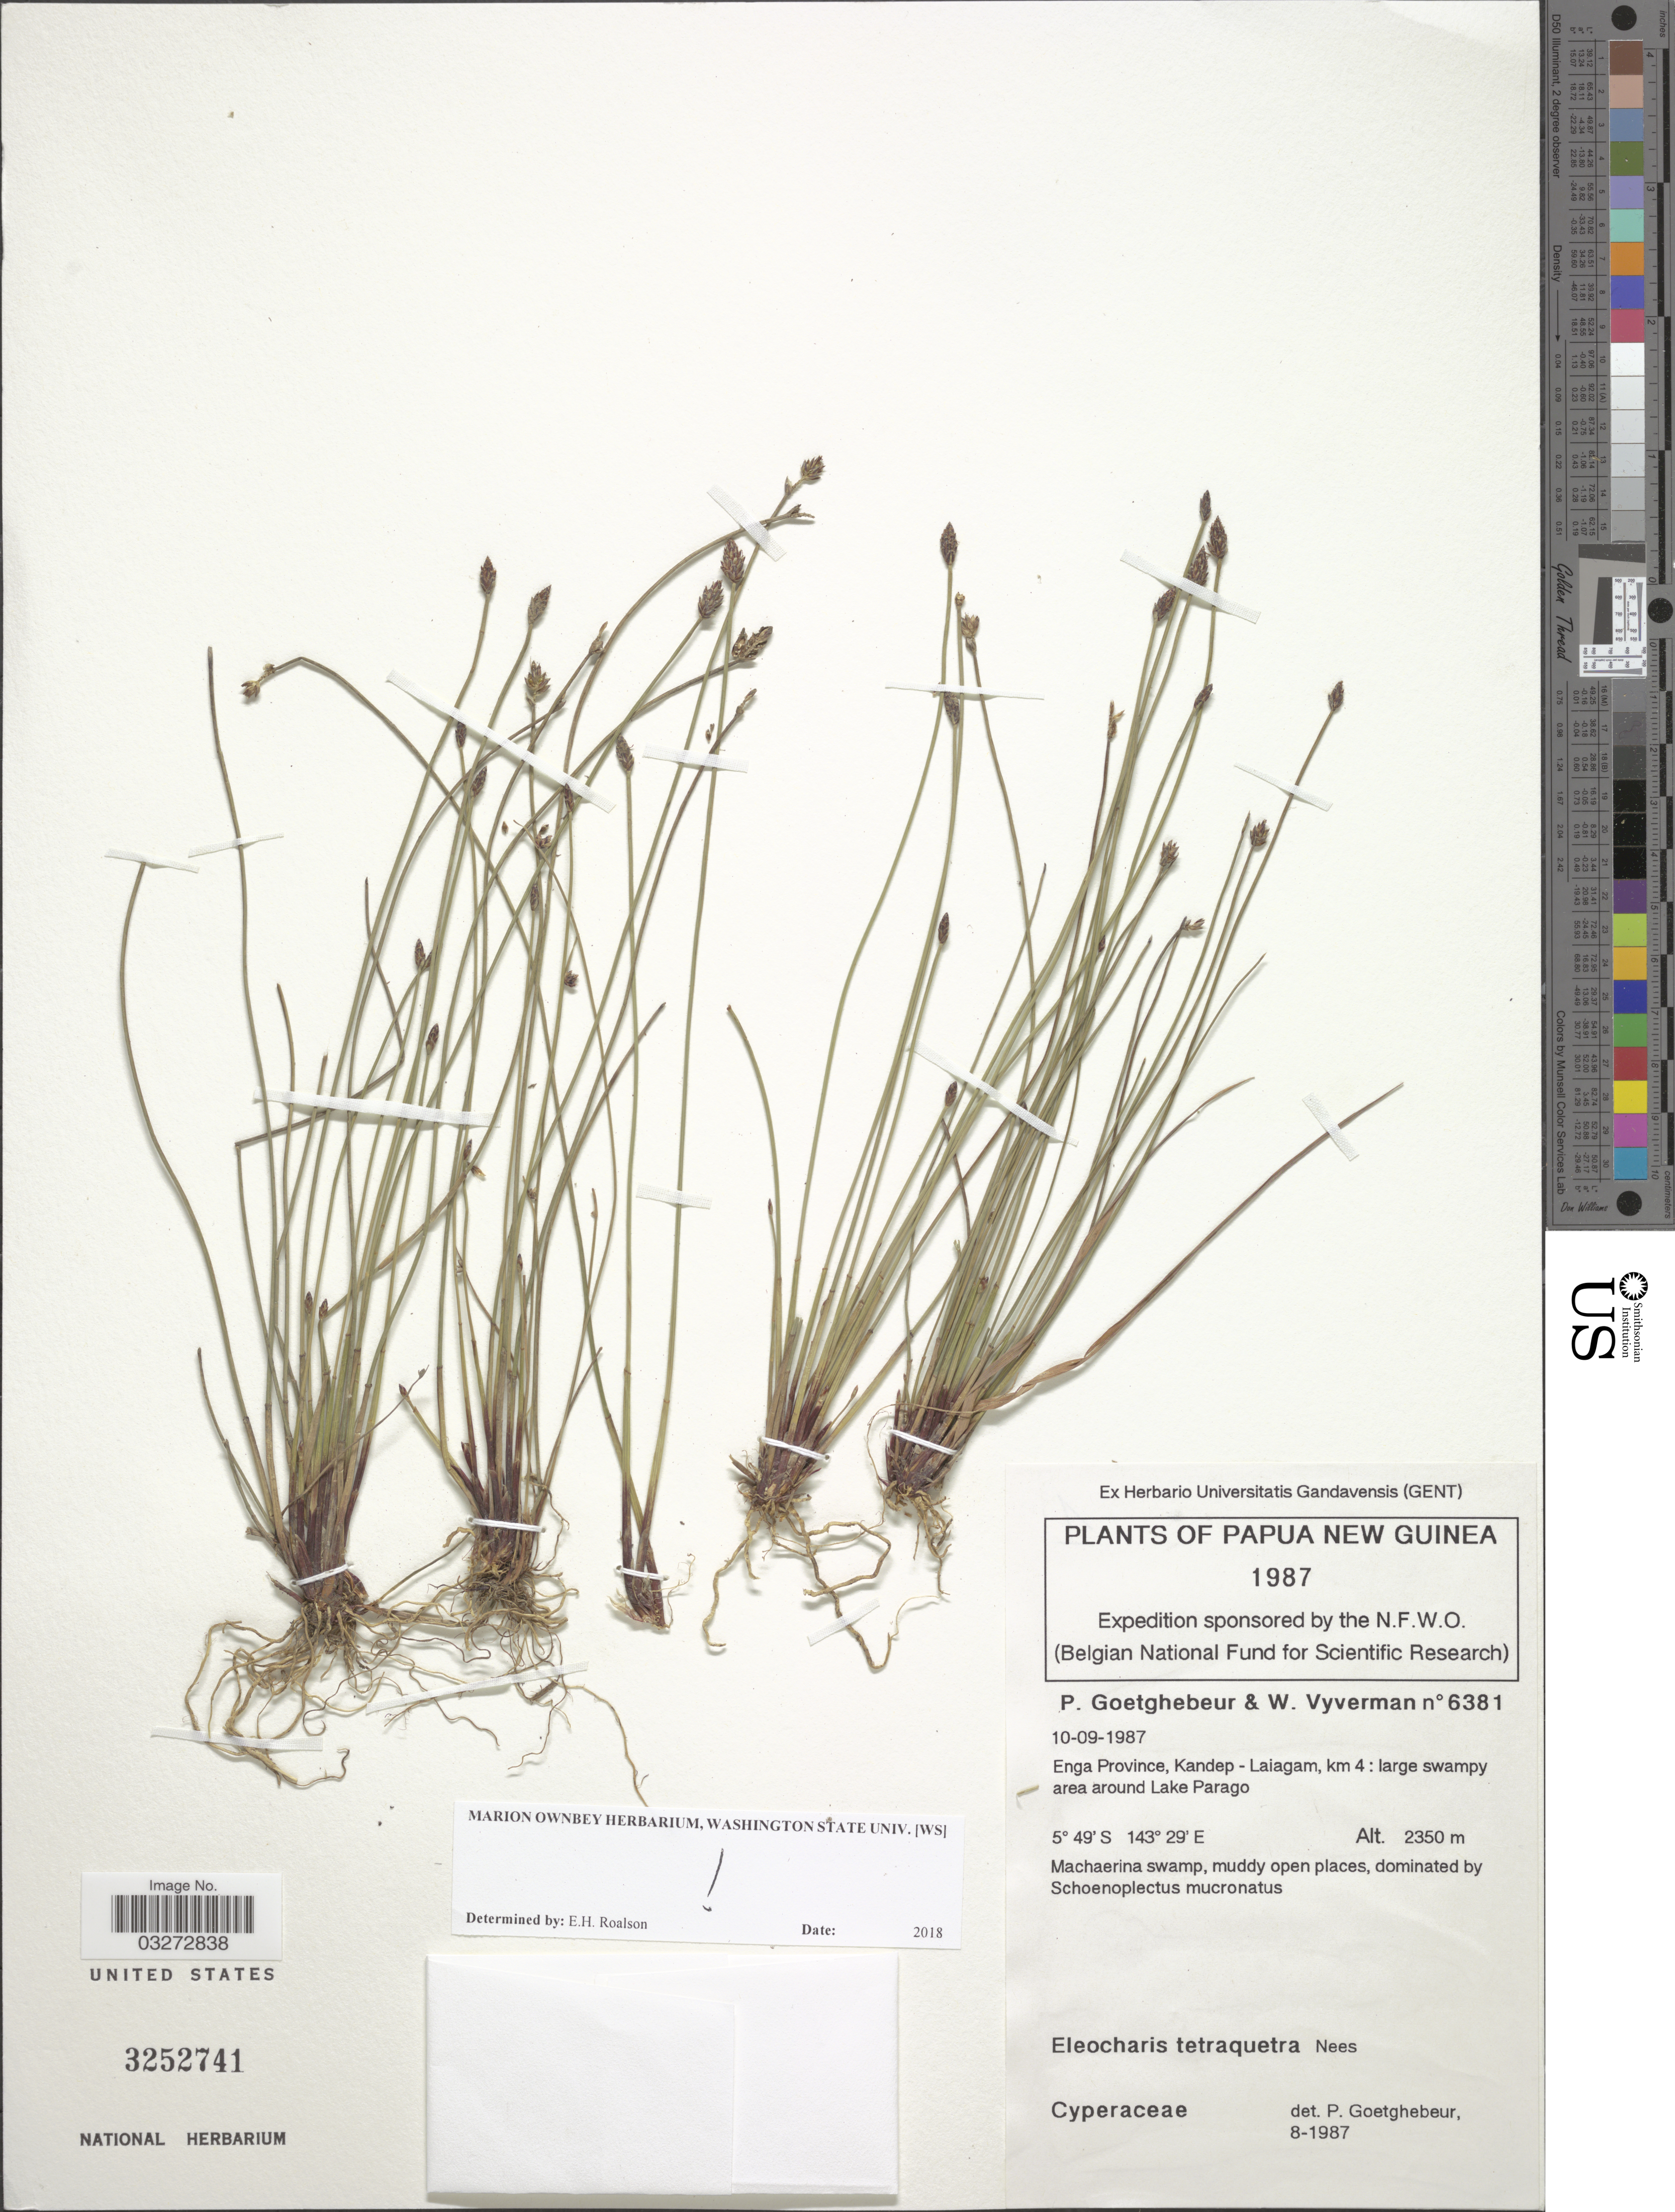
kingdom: Plantae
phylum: Tracheophyta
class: Liliopsida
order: Poales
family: Cyperaceae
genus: Eleocharis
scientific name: Eleocharis tetraquetra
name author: Nees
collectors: P. Goetghebeur & W. Vyverman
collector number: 6381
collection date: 1987-09-10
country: Papua New Guinea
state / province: Enga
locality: Kandep - Laiagam, km 4 : large swampy area around Lake Parago.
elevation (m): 2350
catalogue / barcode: US 3252741